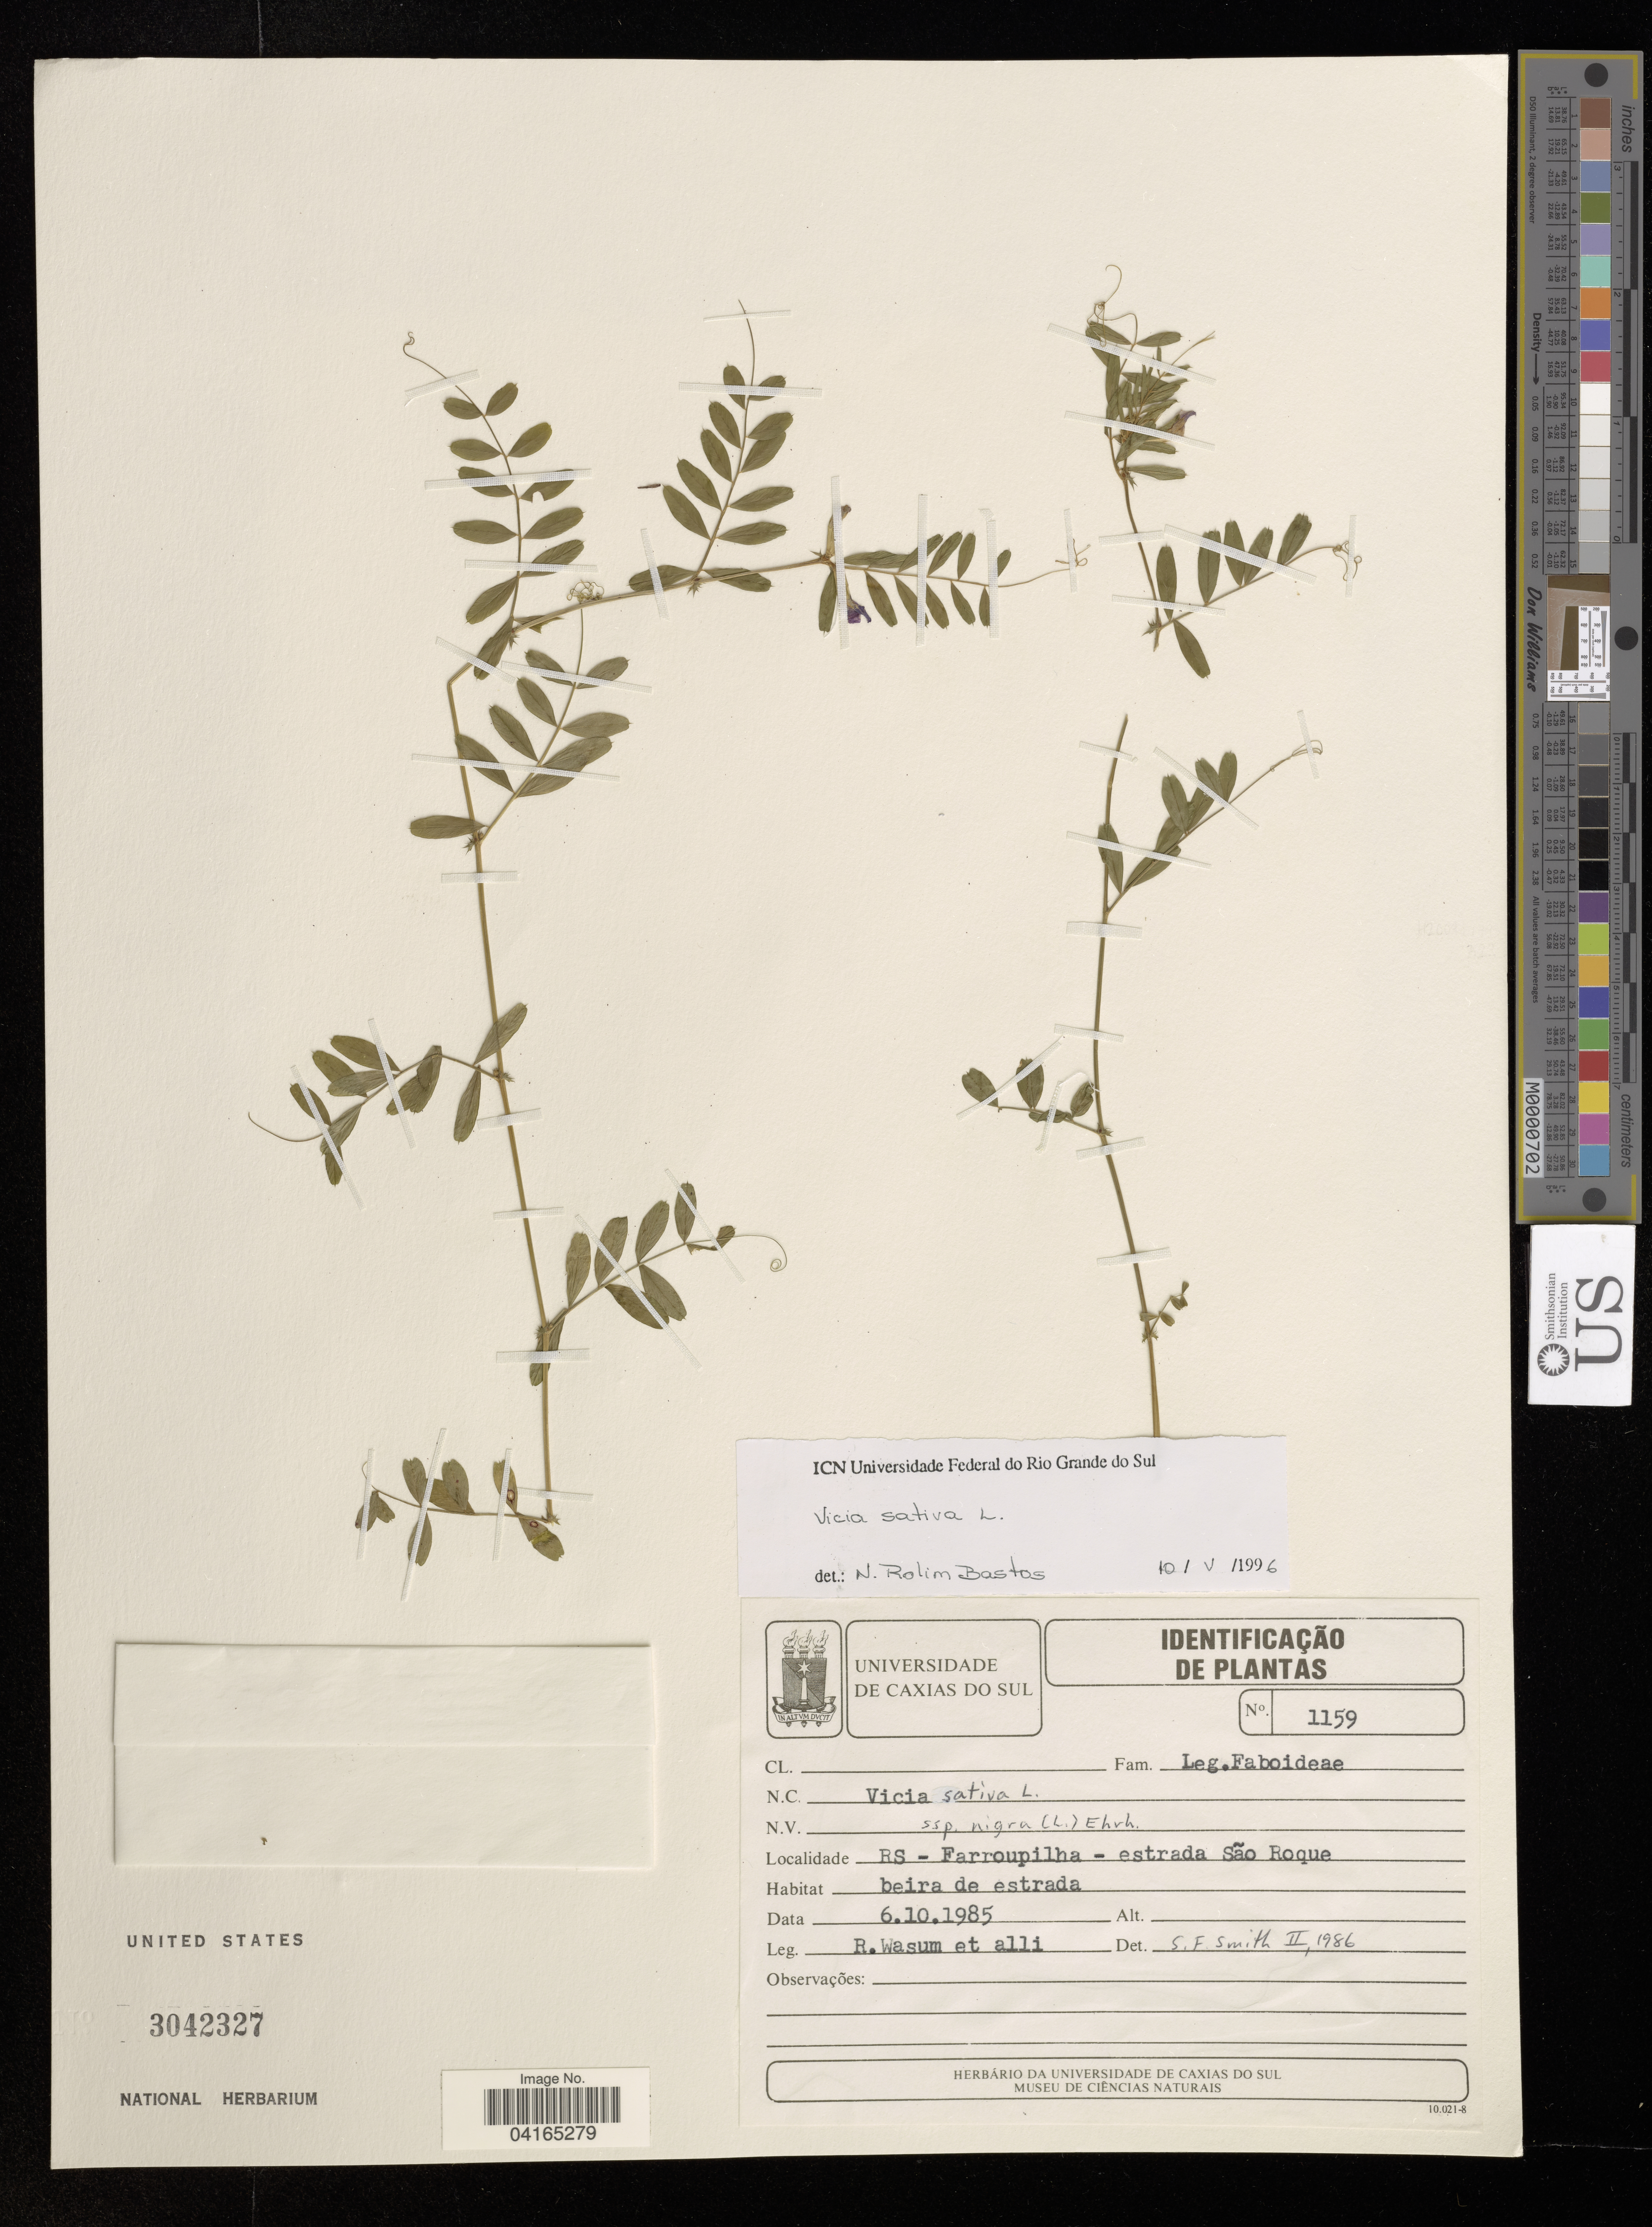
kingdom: Plantae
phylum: Tracheophyta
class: Magnoliopsida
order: Fabales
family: Fabaceae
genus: Vicia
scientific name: Vicia sativa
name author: L.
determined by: Hechenleitner, Paulina, RBG Edinburgh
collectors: R. Wasum & et al.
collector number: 1159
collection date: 1985-10-06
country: Brazil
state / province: Rio Grande do Sul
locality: Farroupilha - estrada São Roque.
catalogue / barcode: US 3042327